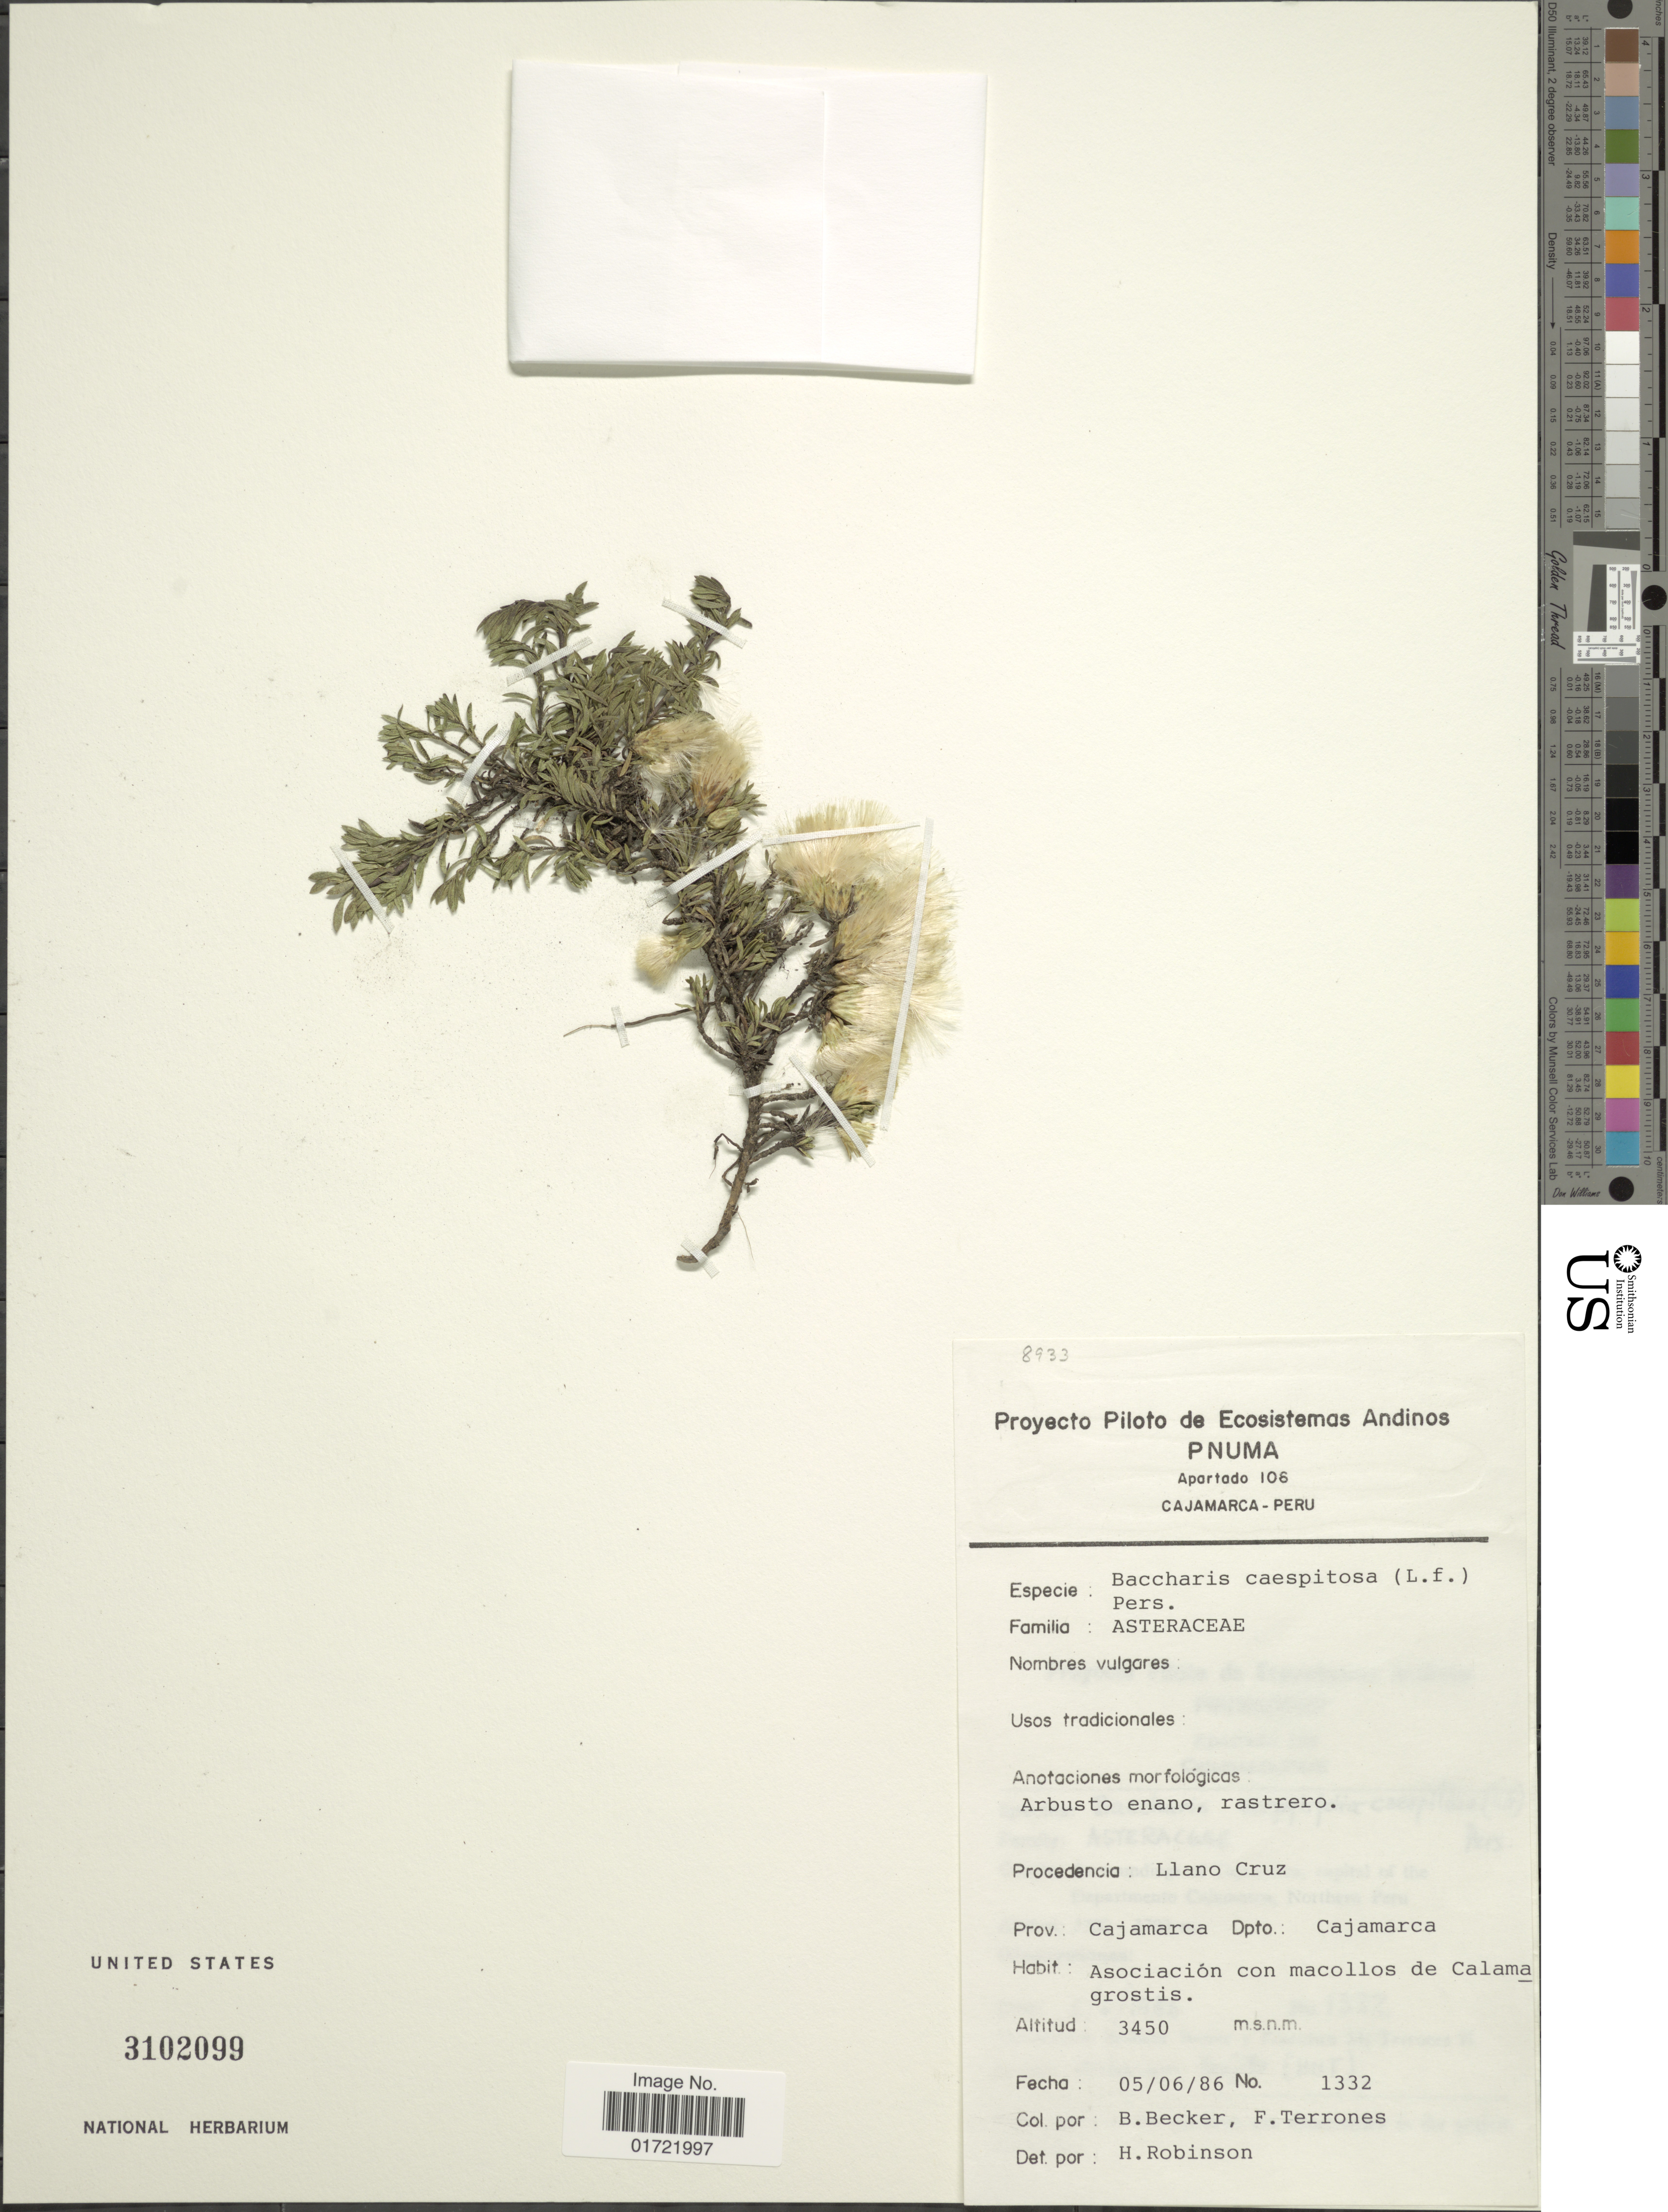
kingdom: Plantae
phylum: Tracheophyta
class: Magnoliopsida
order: Asterales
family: Asteraceae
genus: Baccharis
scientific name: Baccharis caespitosa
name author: (Ruiz & Pav.) Pers.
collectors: B. Becker & F. Terrones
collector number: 1332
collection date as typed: Transcribed d/m/y: 5/6/86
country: Peru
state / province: Cajamarca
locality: Dpto.: Cajamarca. Llano Cruz.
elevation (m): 3450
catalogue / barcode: US 3102099